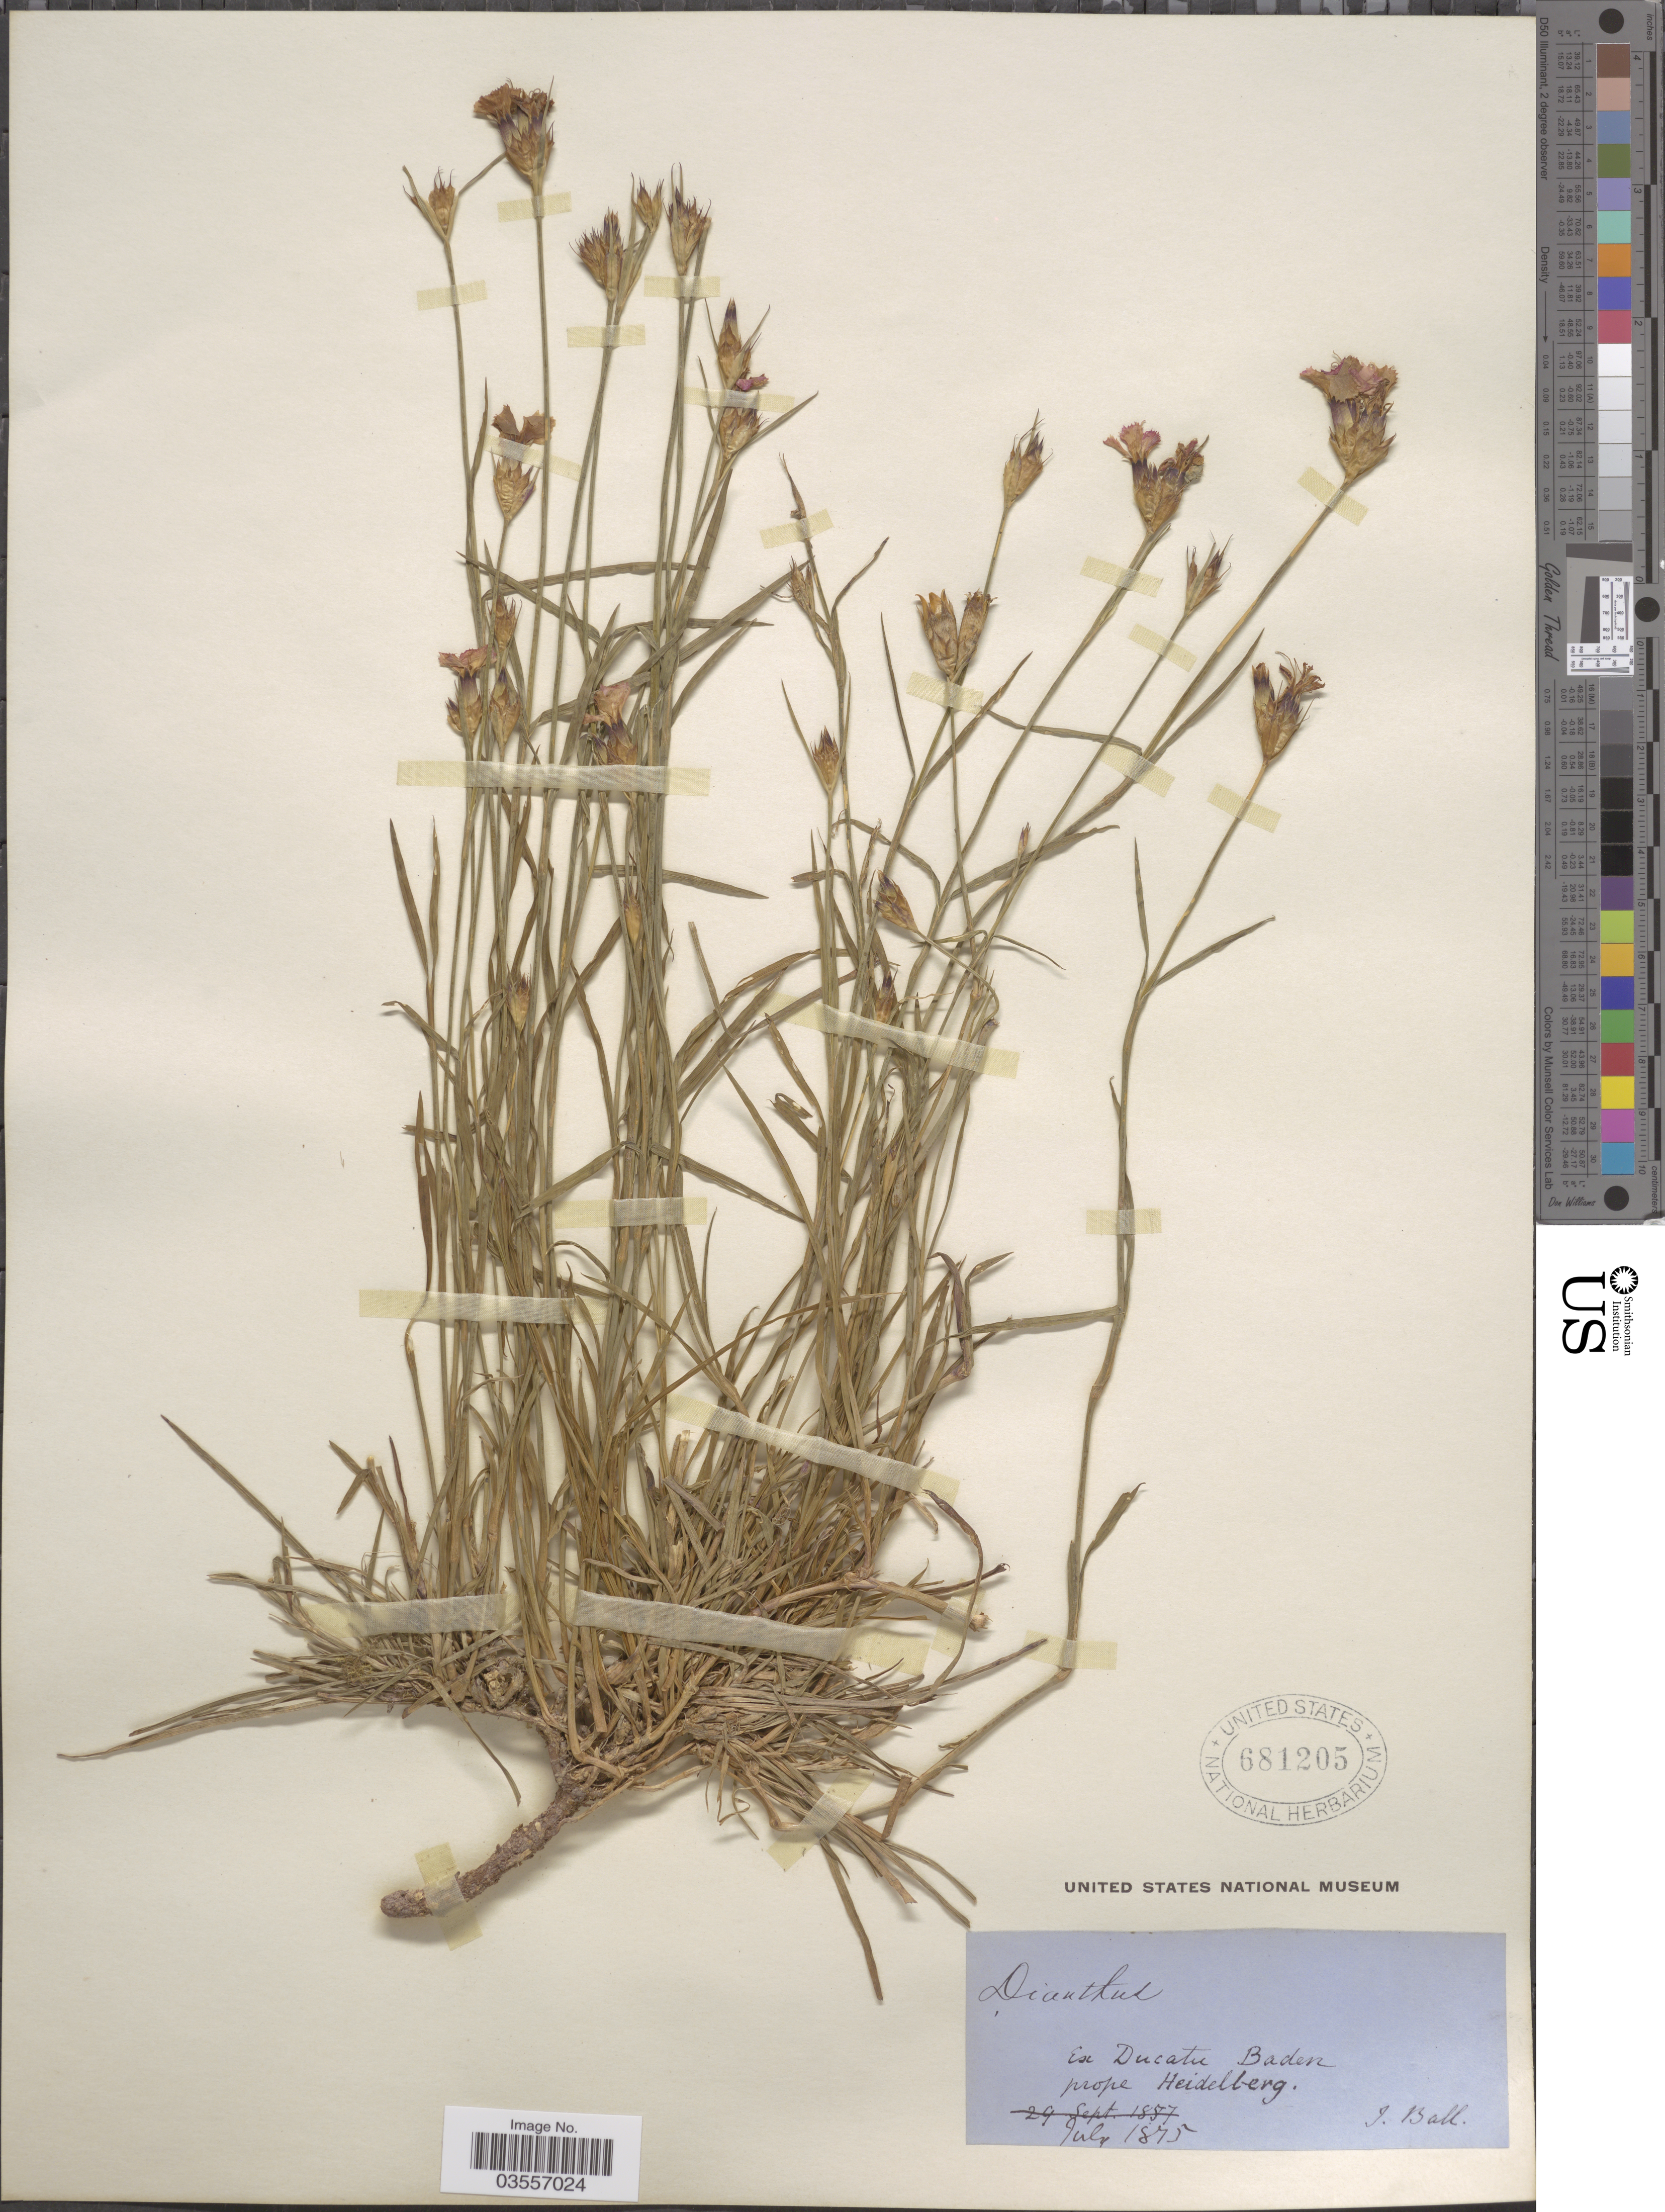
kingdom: Plantae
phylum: Tracheophyta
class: Magnoliopsida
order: Caryophyllales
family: Caryophyllaceae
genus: Dianthus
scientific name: Dianthus sp.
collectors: J. Ball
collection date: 1875-07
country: Germany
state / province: Baden-Württemberg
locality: Ex Ducatu Baden prope Heidelberg.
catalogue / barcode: US 681205